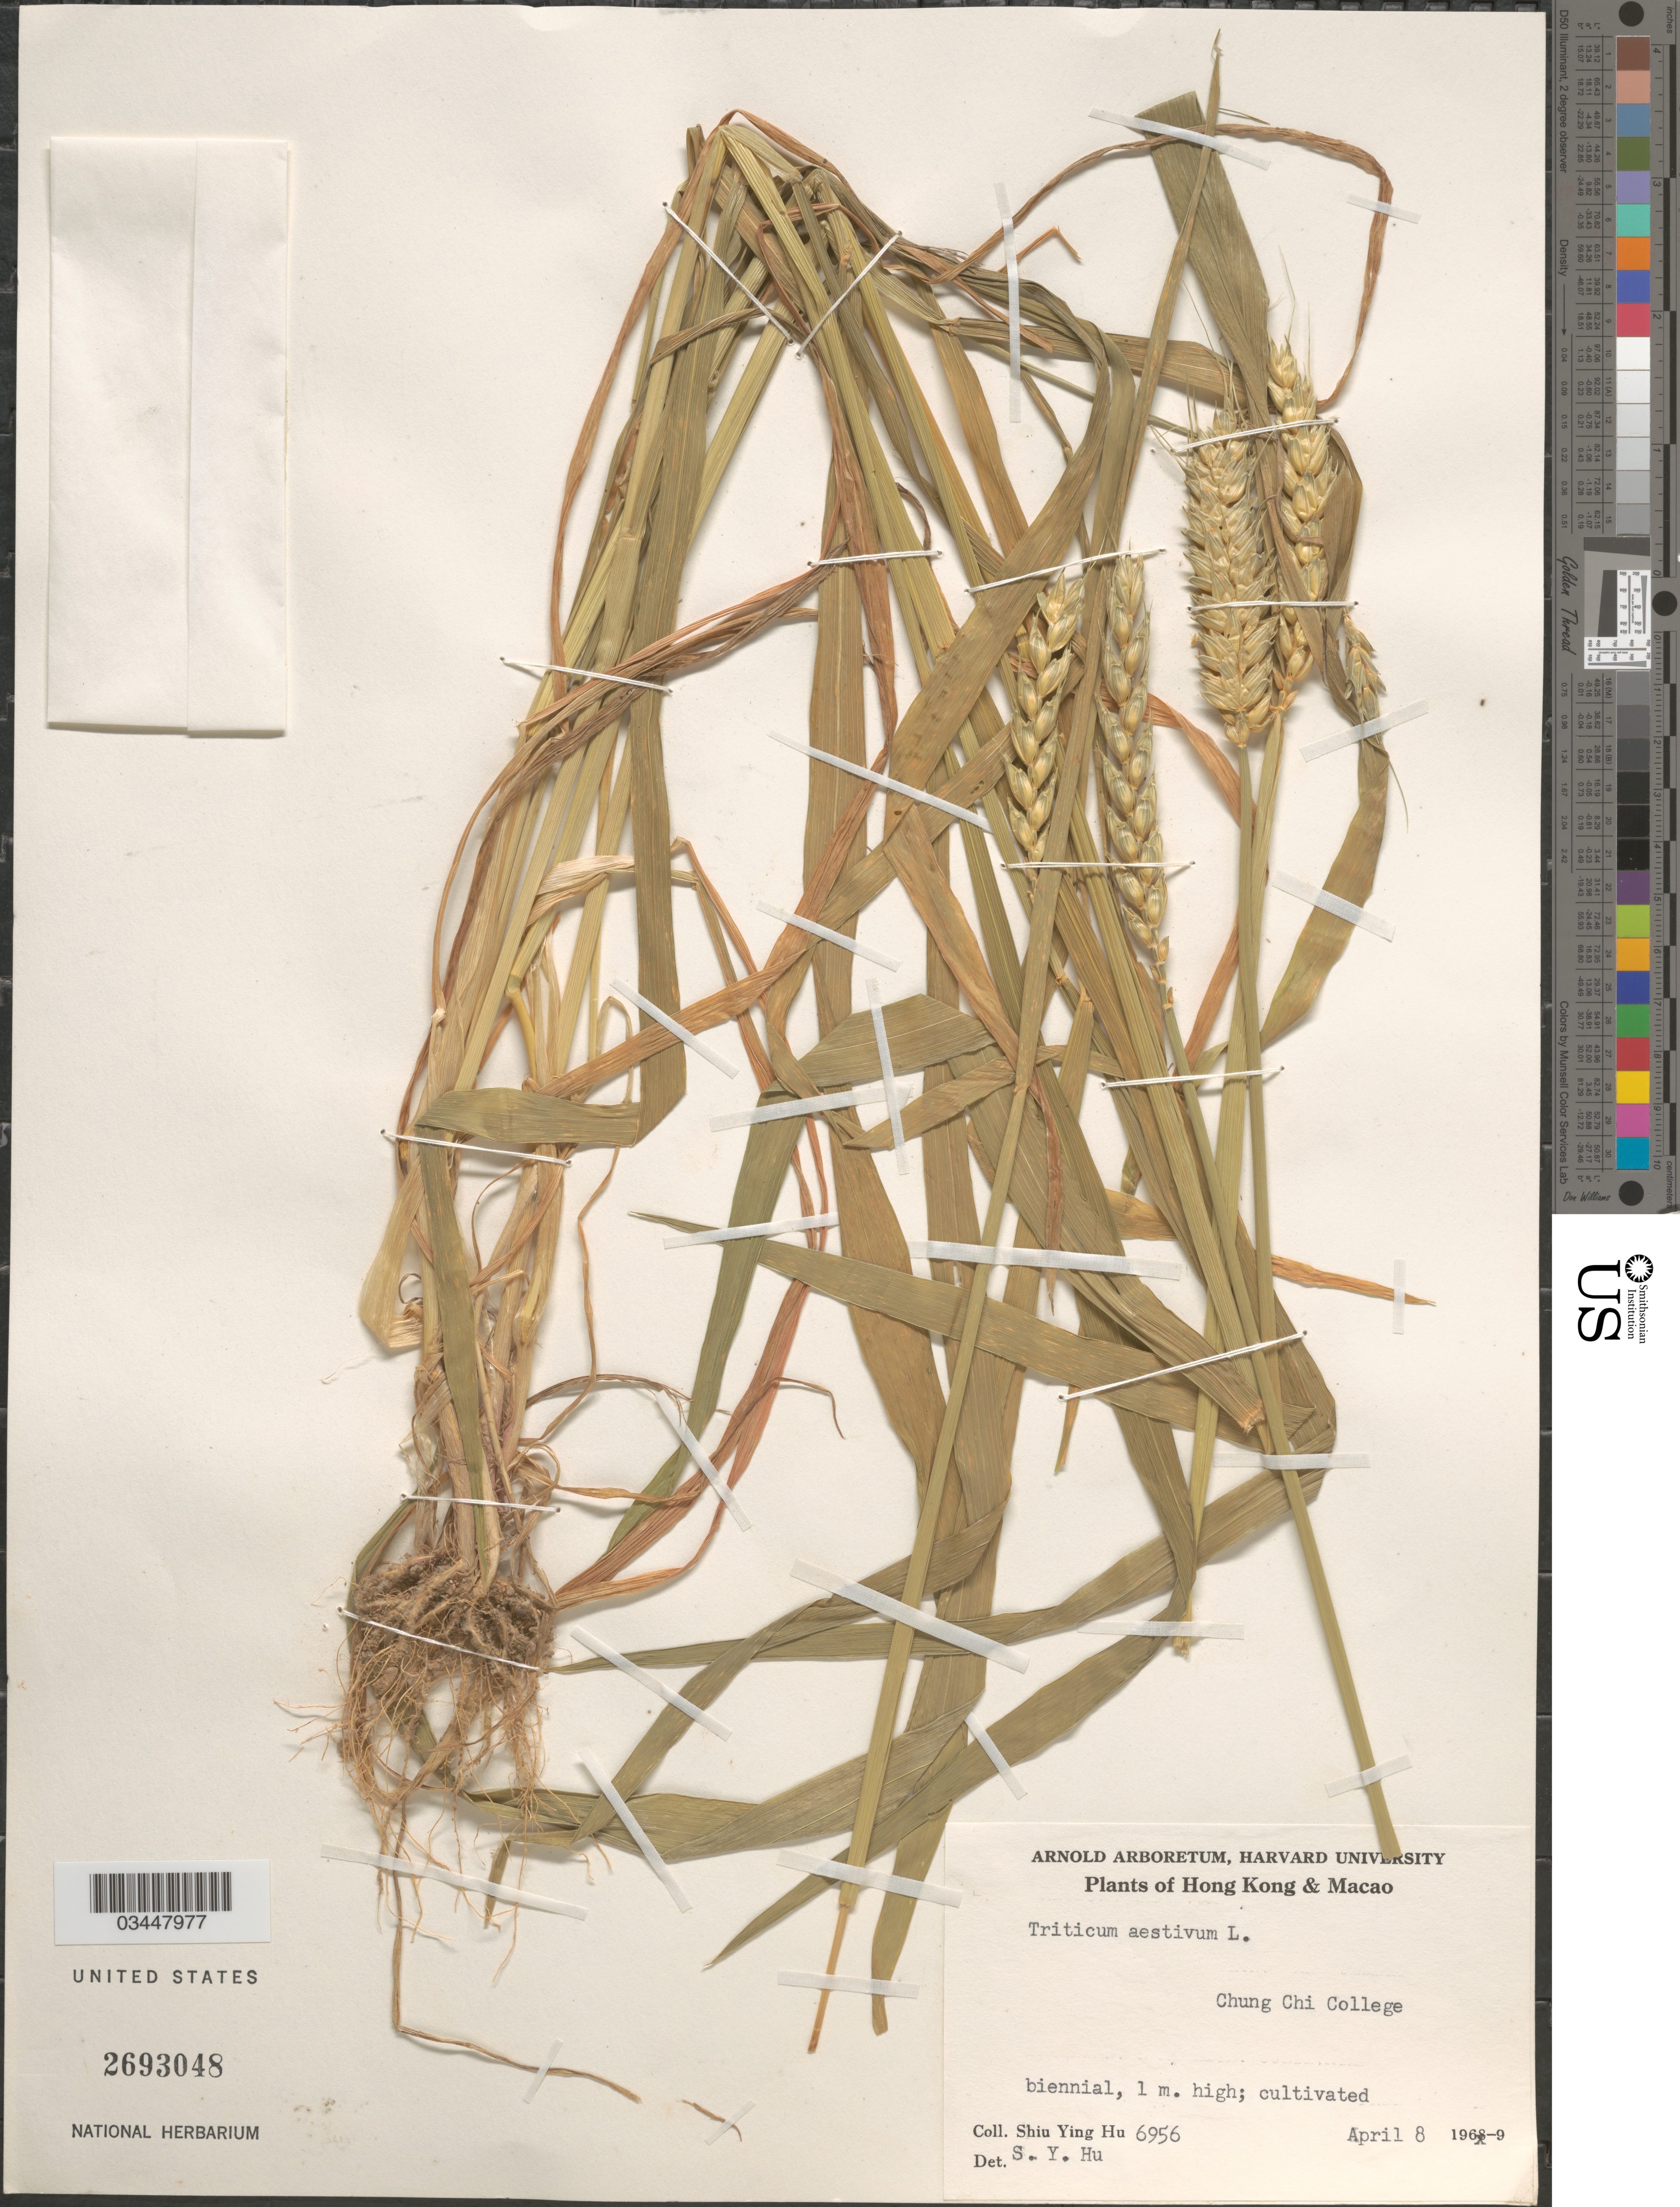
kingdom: Plantae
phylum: Tracheophyta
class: Liliopsida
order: Poales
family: Poaceae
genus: Triticum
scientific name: Triticum aestivum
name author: L.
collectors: S. Y. Hu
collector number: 6956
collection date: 1969-04-08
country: China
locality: Hong Kong & Macao. Chung Chi College.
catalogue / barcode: US 2693048